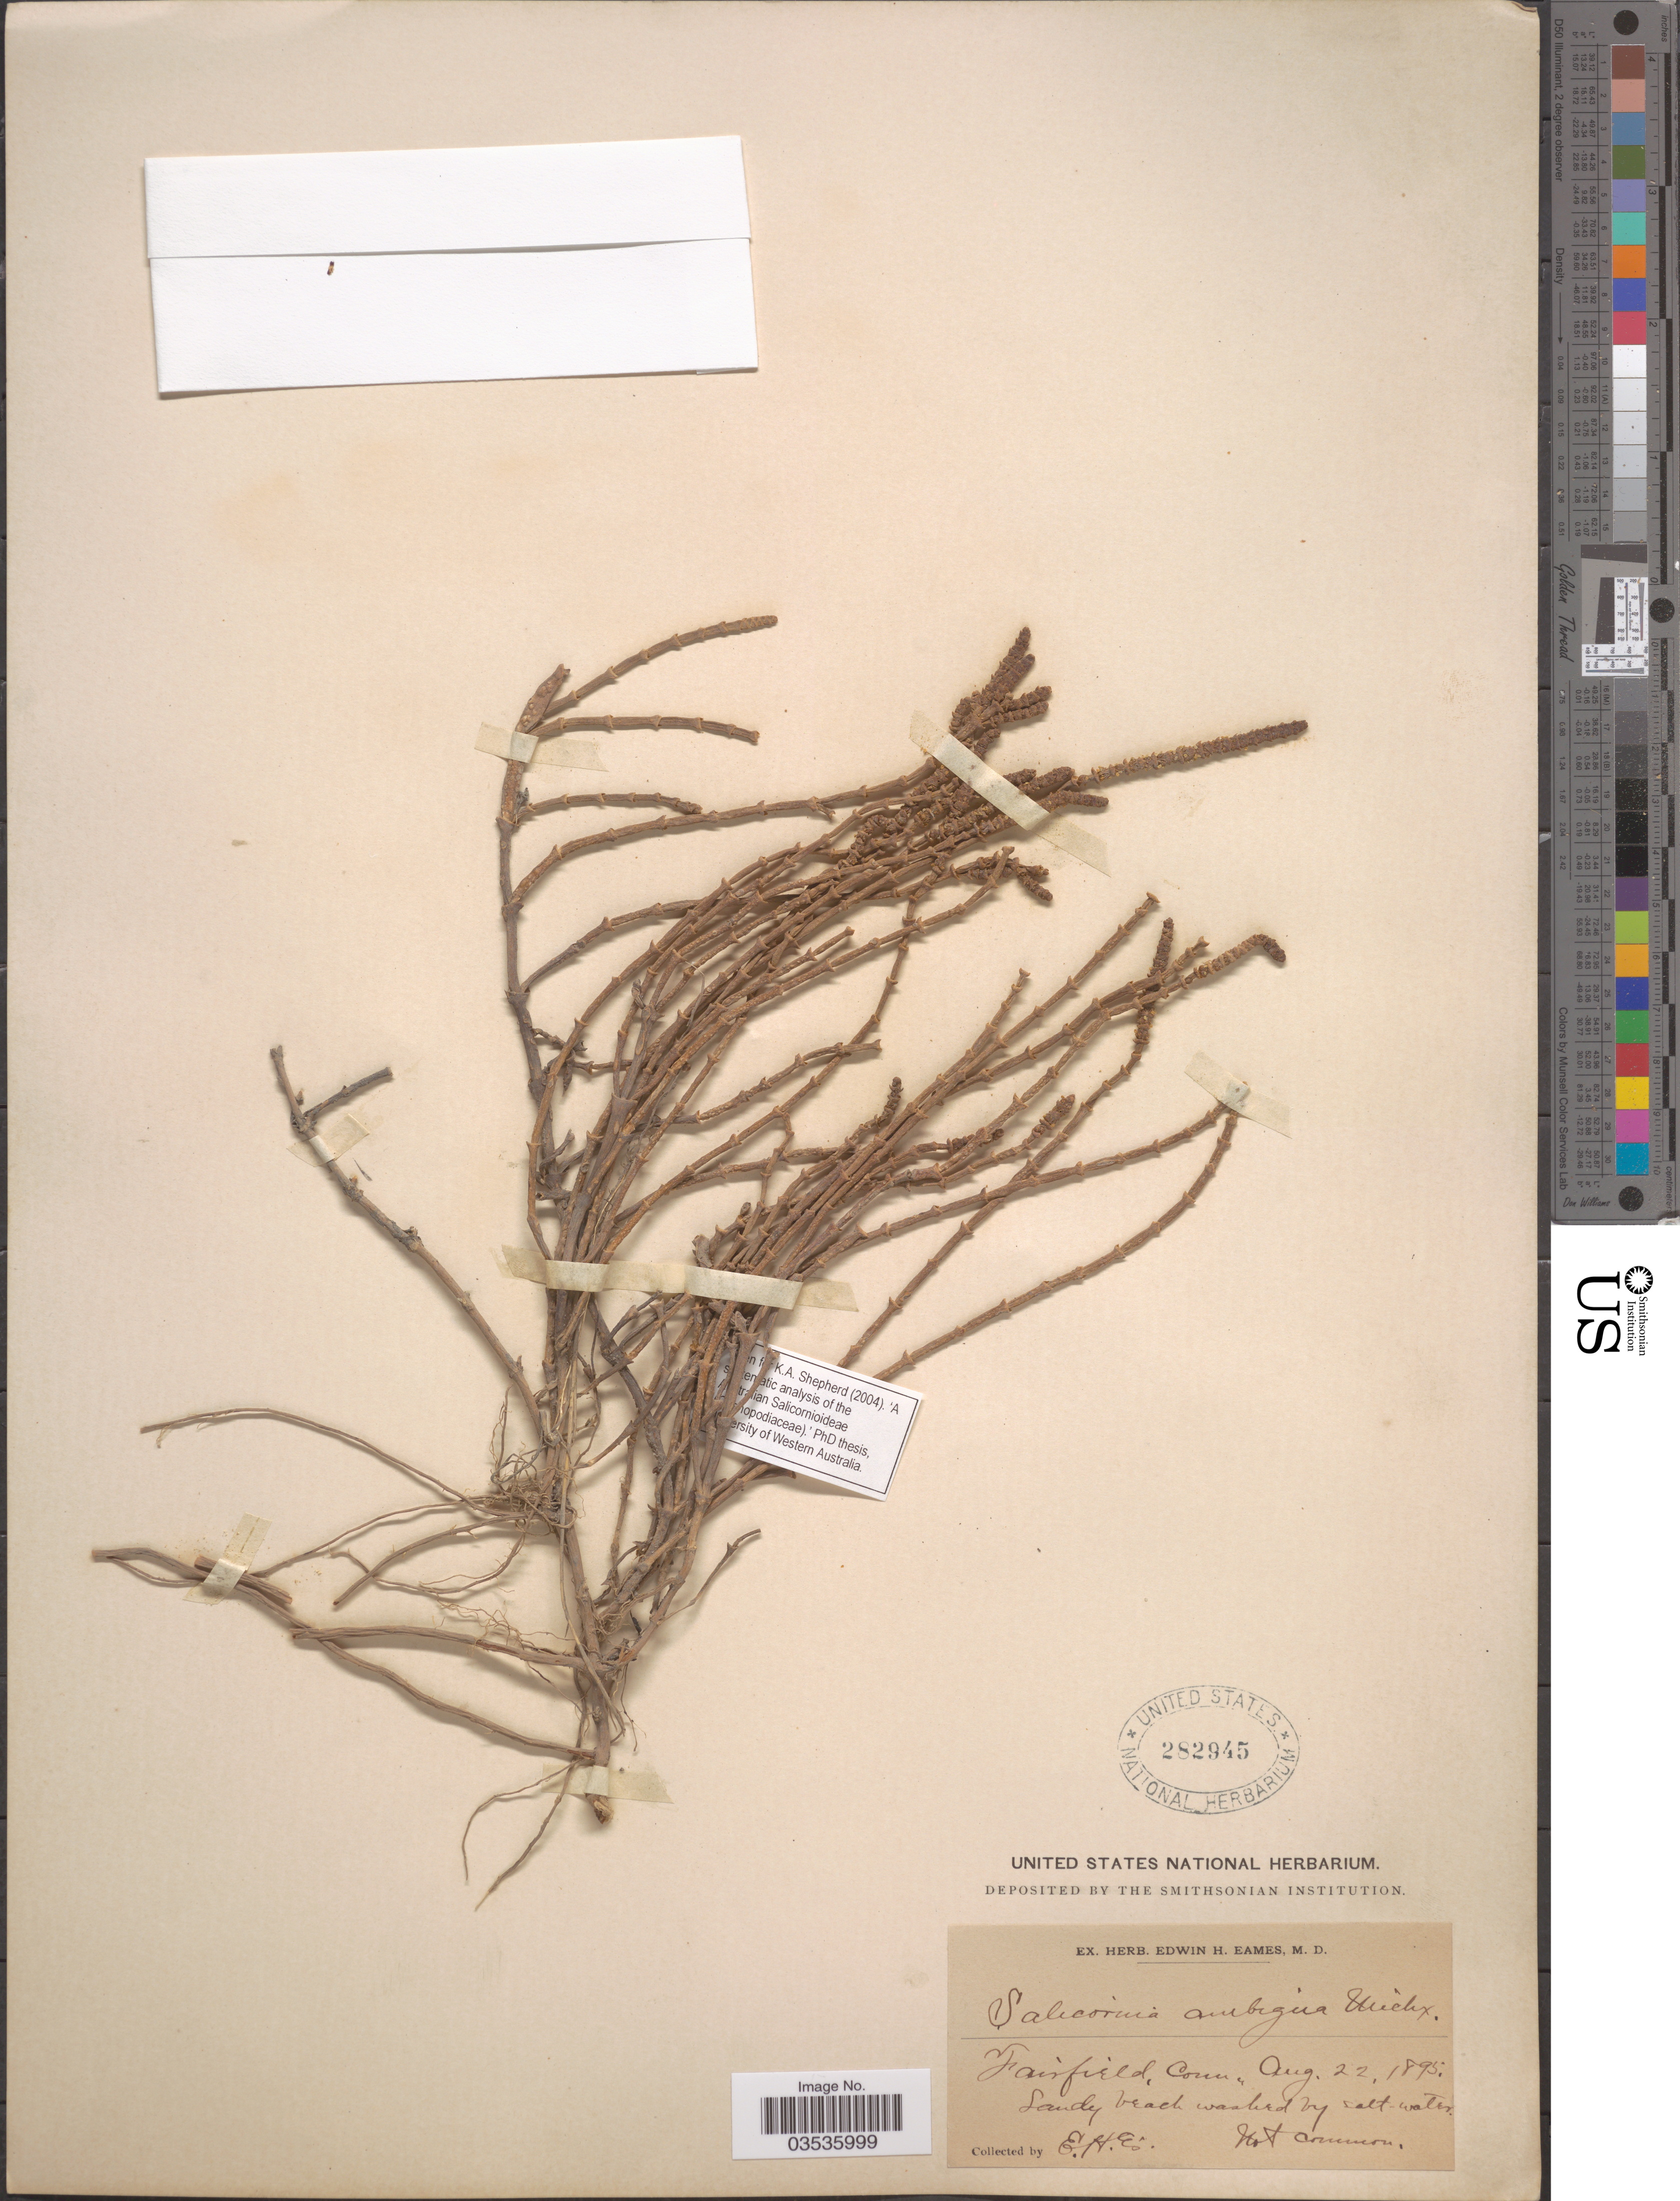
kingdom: Plantae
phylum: Tracheophyta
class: Magnoliopsida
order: Caryophyllales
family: Amaranthaceae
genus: Salicornia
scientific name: Salicornia ambigua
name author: Michx.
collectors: E. H. Eames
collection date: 1895-08-22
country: United States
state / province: Connecticut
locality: Fairfield.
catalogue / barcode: US 282945